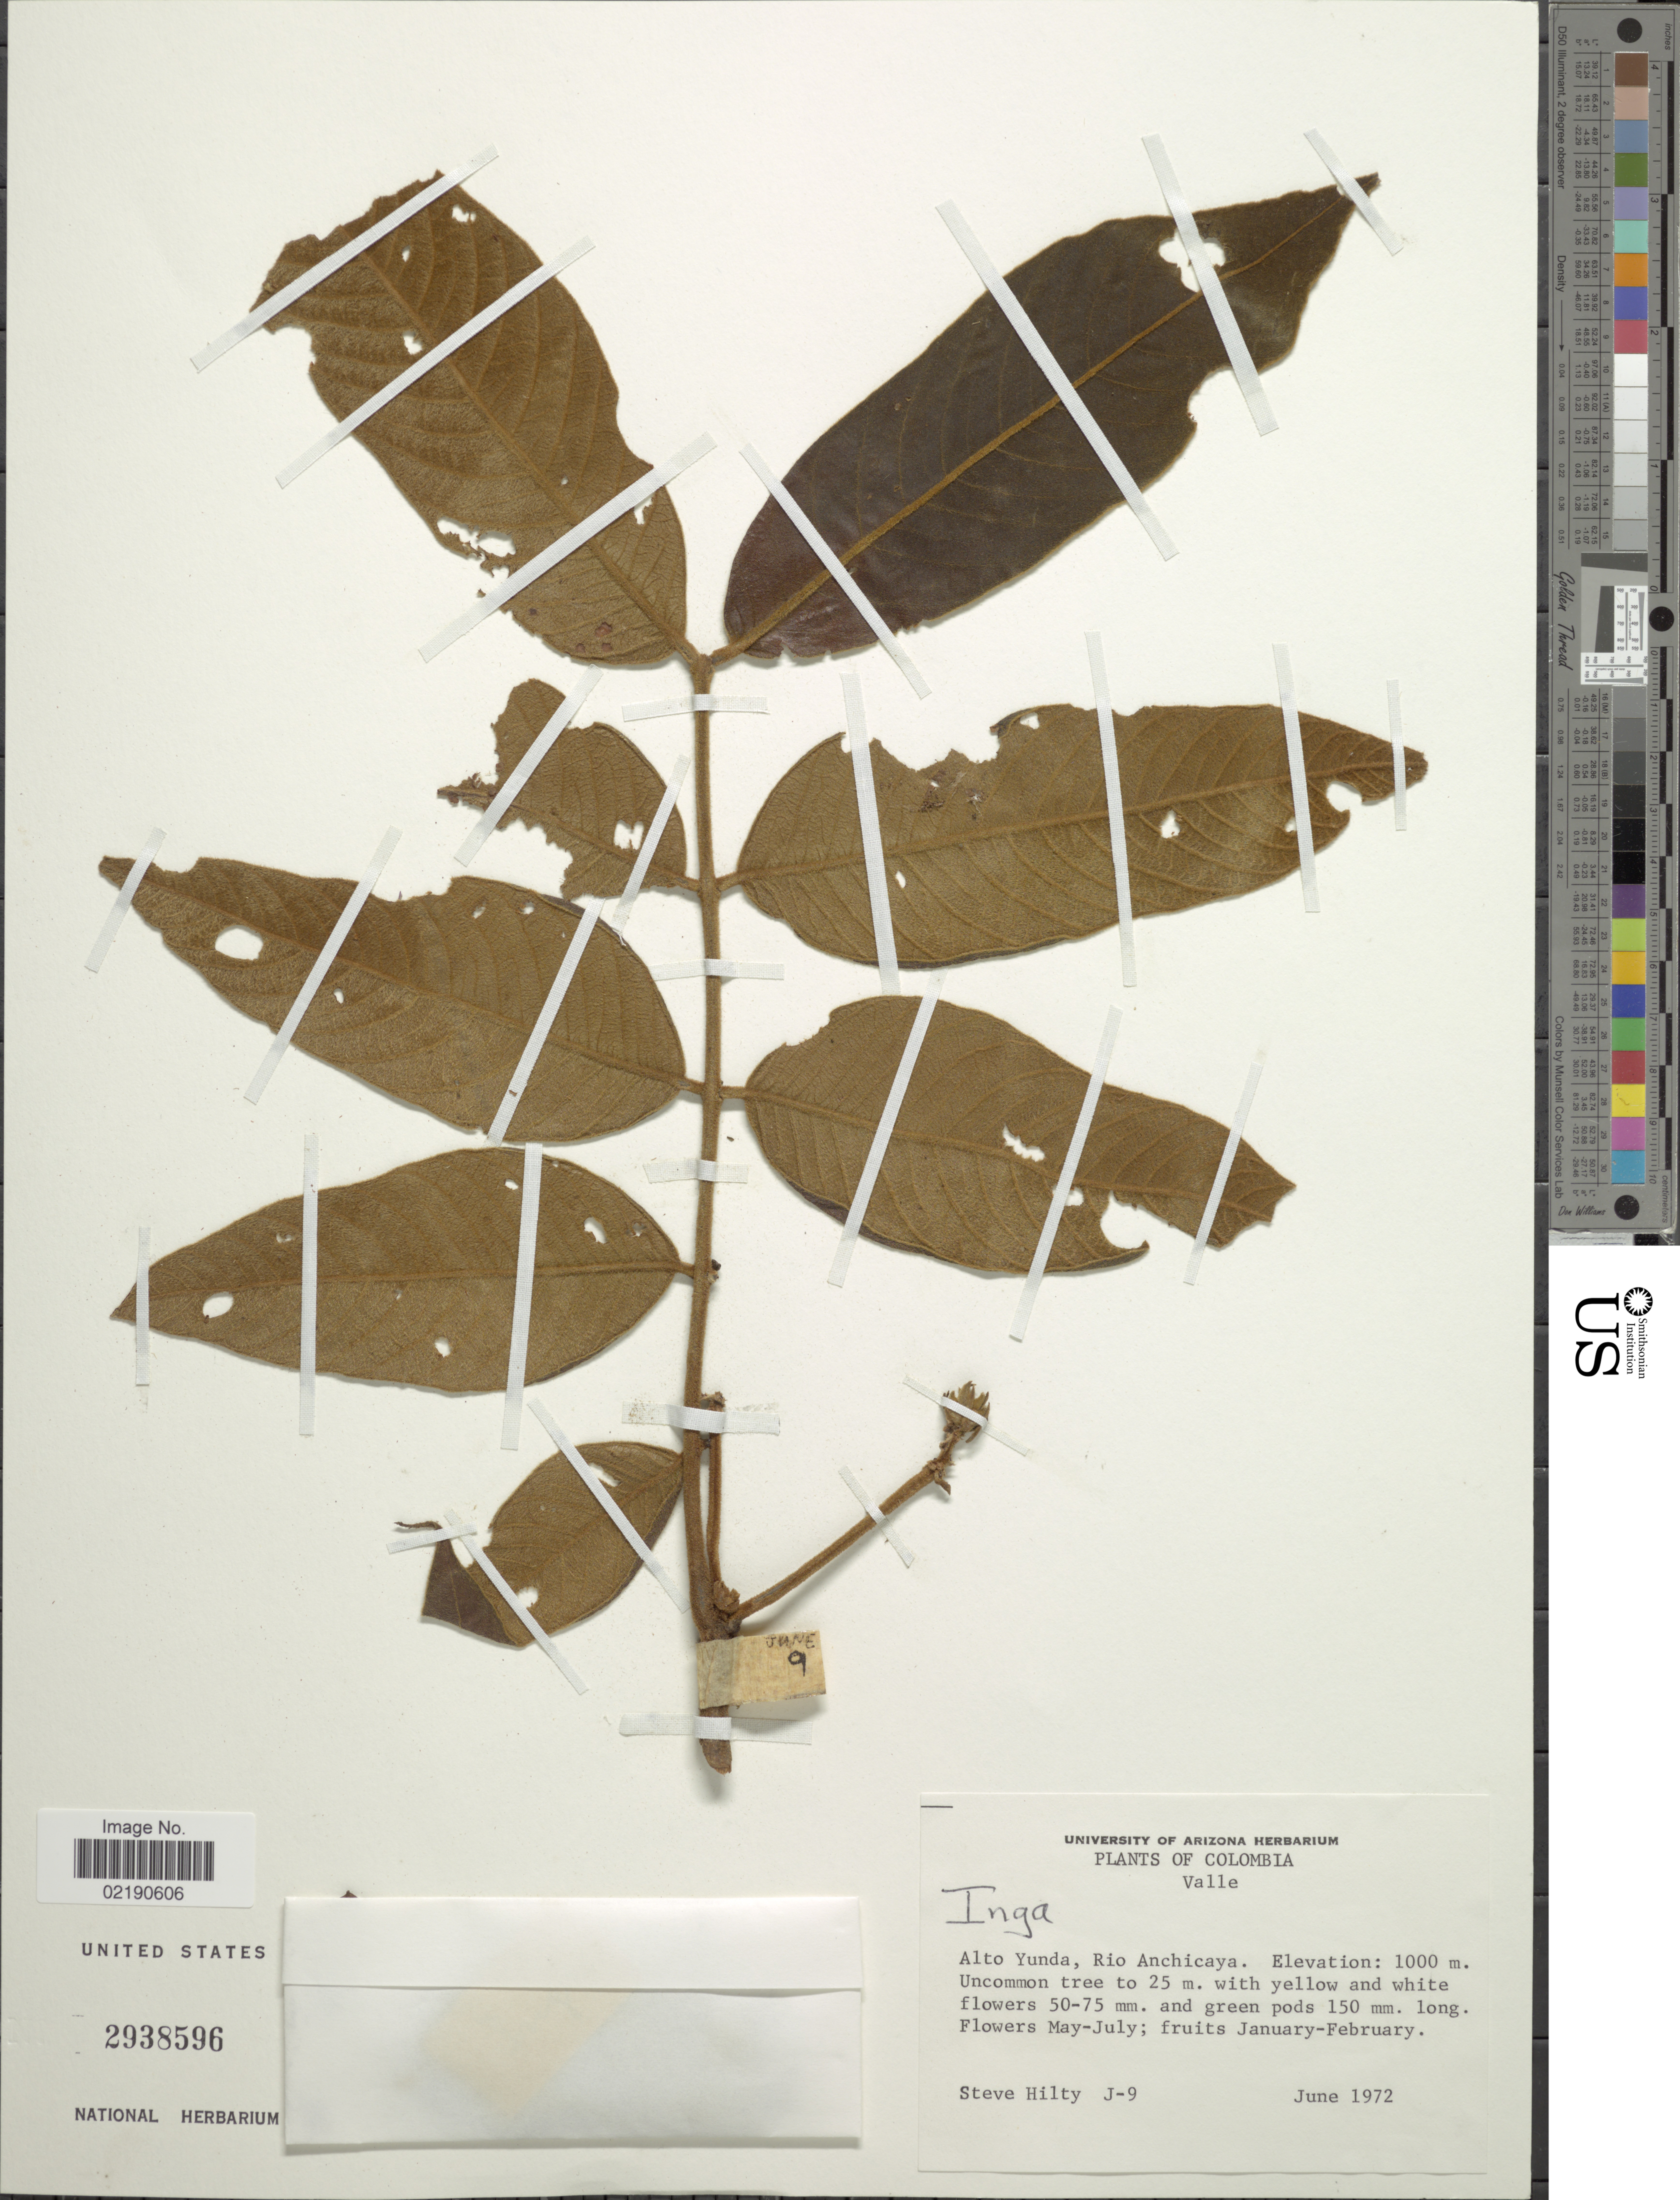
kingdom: Plantae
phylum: Tracheophyta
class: Magnoliopsida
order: Fabales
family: Fabaceae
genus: Inga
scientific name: Inga sp.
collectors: S. Hilty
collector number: J-9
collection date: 1972-06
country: Colombia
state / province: Valle del Cauca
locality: Valle, Alto Yunda, Rio Anchicaya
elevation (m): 100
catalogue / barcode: US 2938596